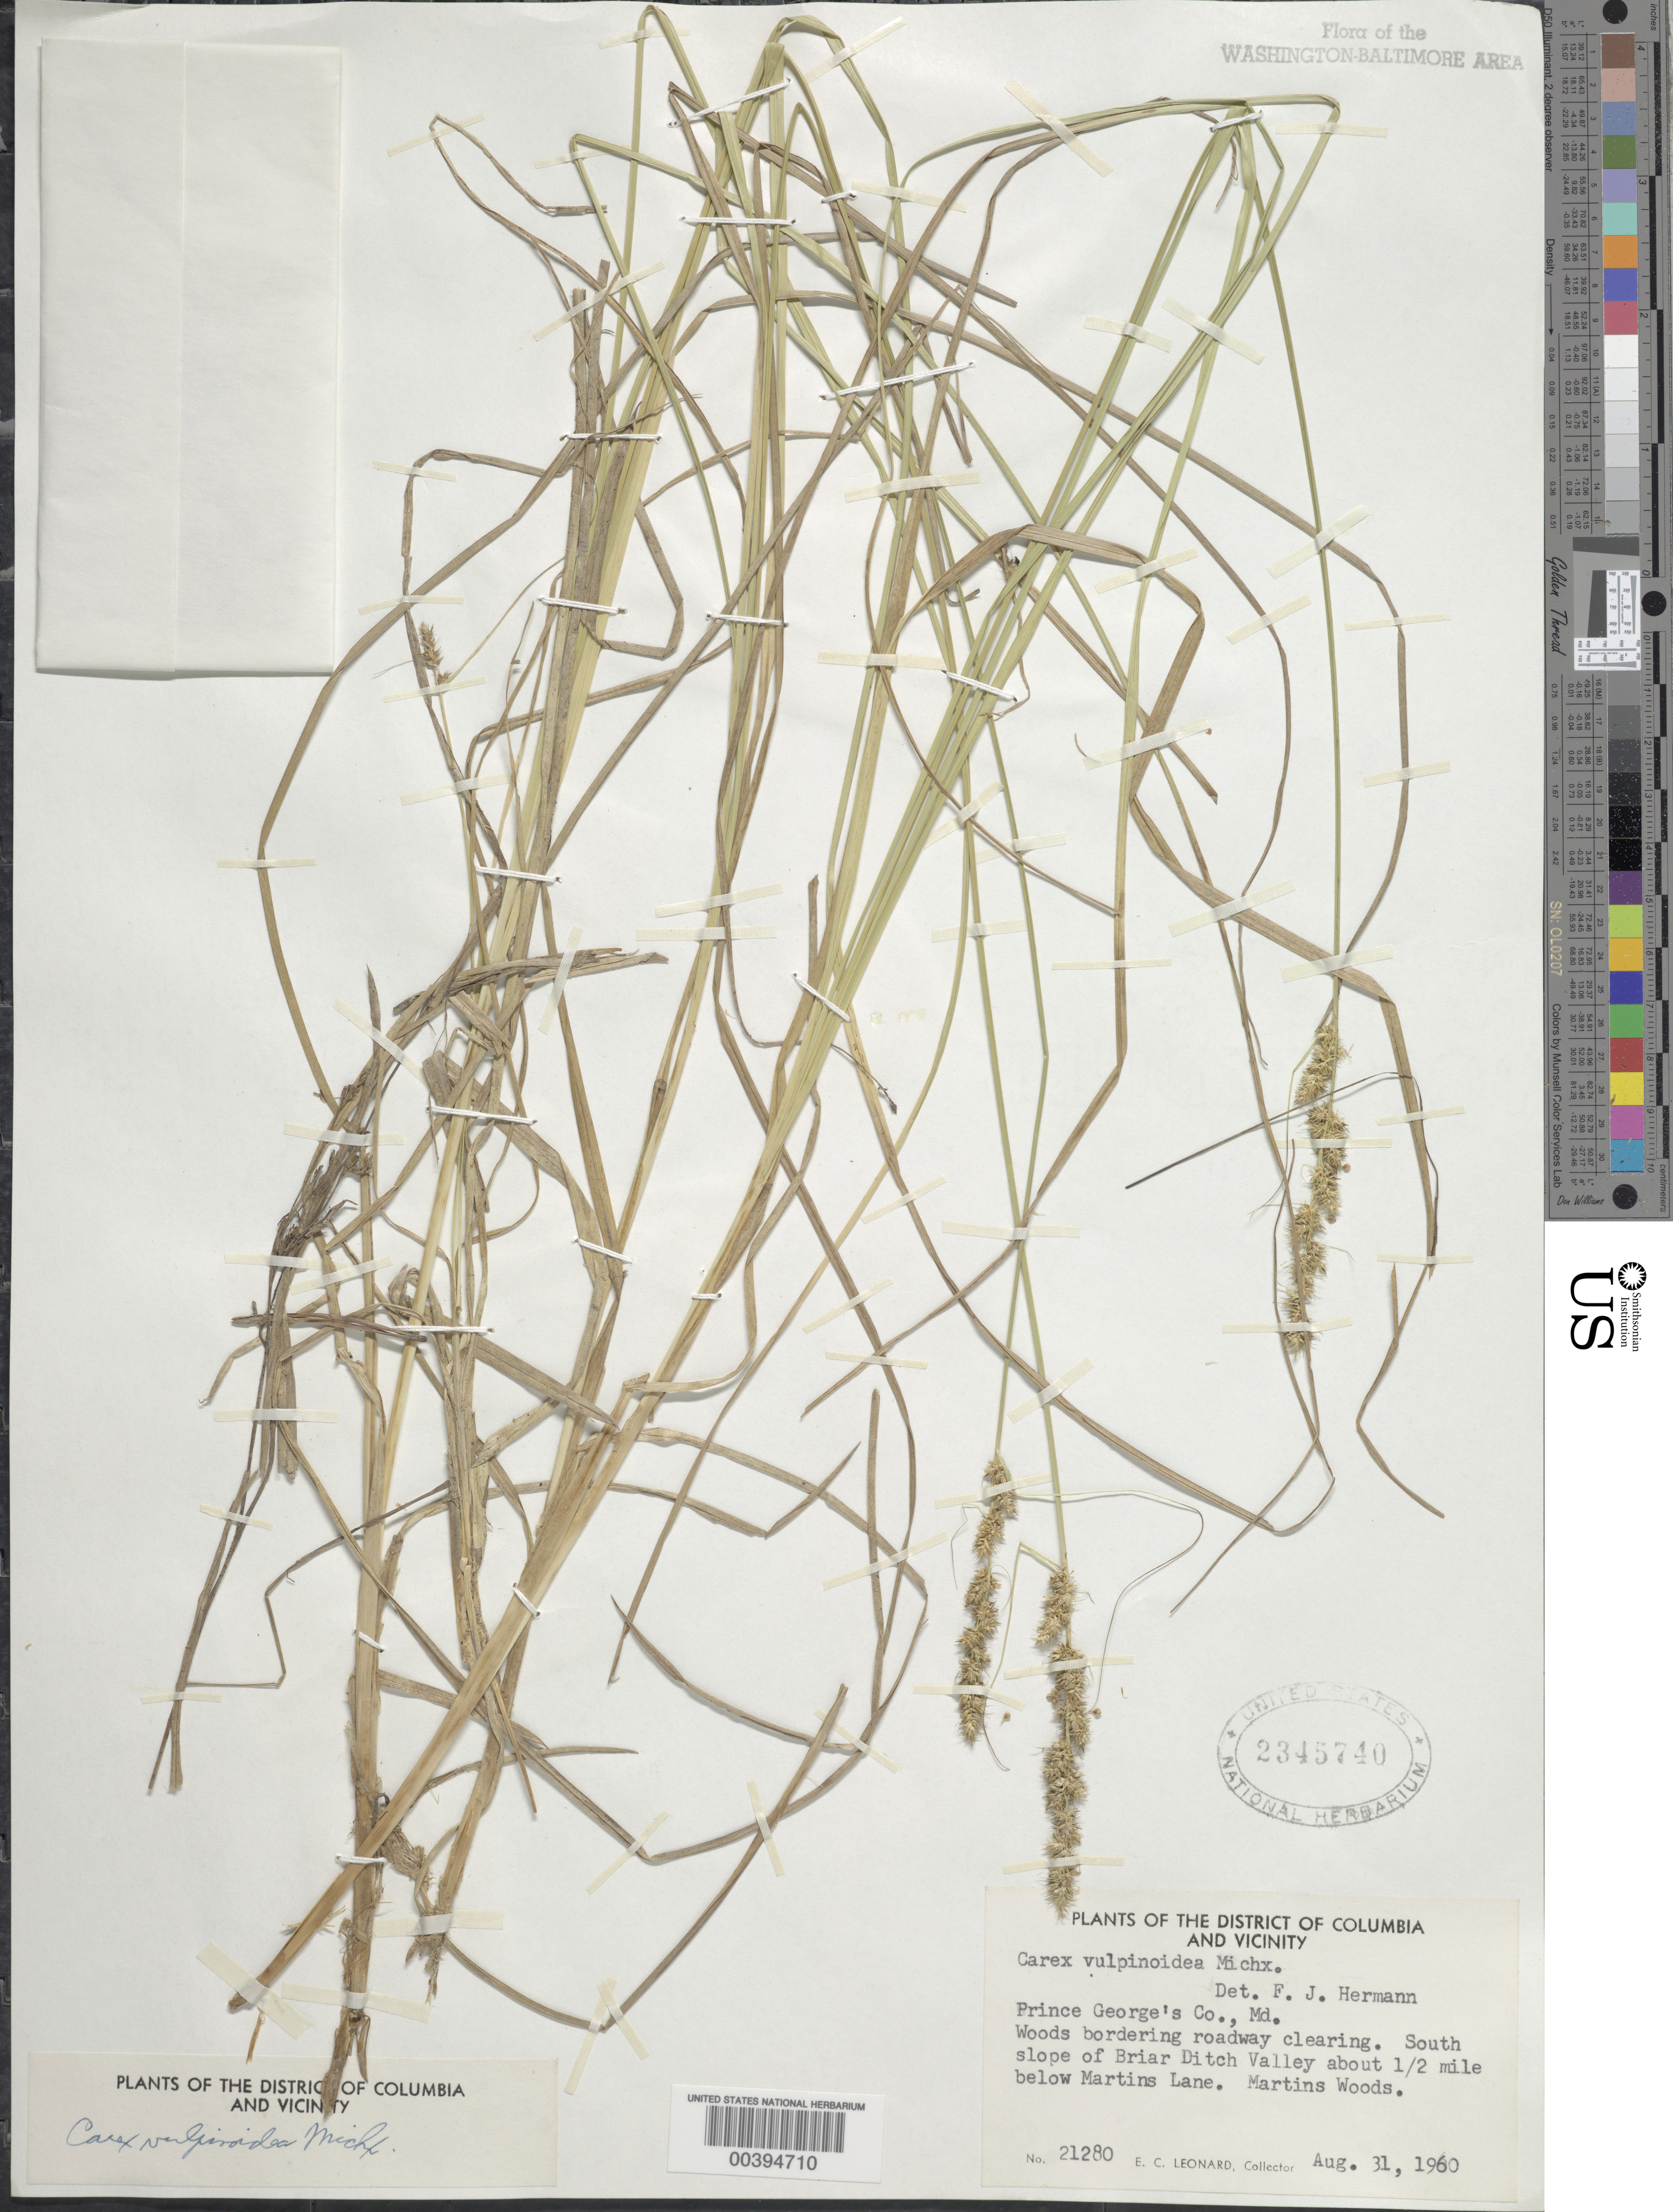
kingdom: Plantae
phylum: Tracheophyta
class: Liliopsida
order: Poales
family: Cyperaceae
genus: Carex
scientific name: Carex vulpinoidea Michx.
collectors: E. C. Leonard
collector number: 21280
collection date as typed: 31 Aug 1960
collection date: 1960-08-31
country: United States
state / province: Maryland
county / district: Prince George's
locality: Briar Ditch Valley, Martins Lane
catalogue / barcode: US 2345740